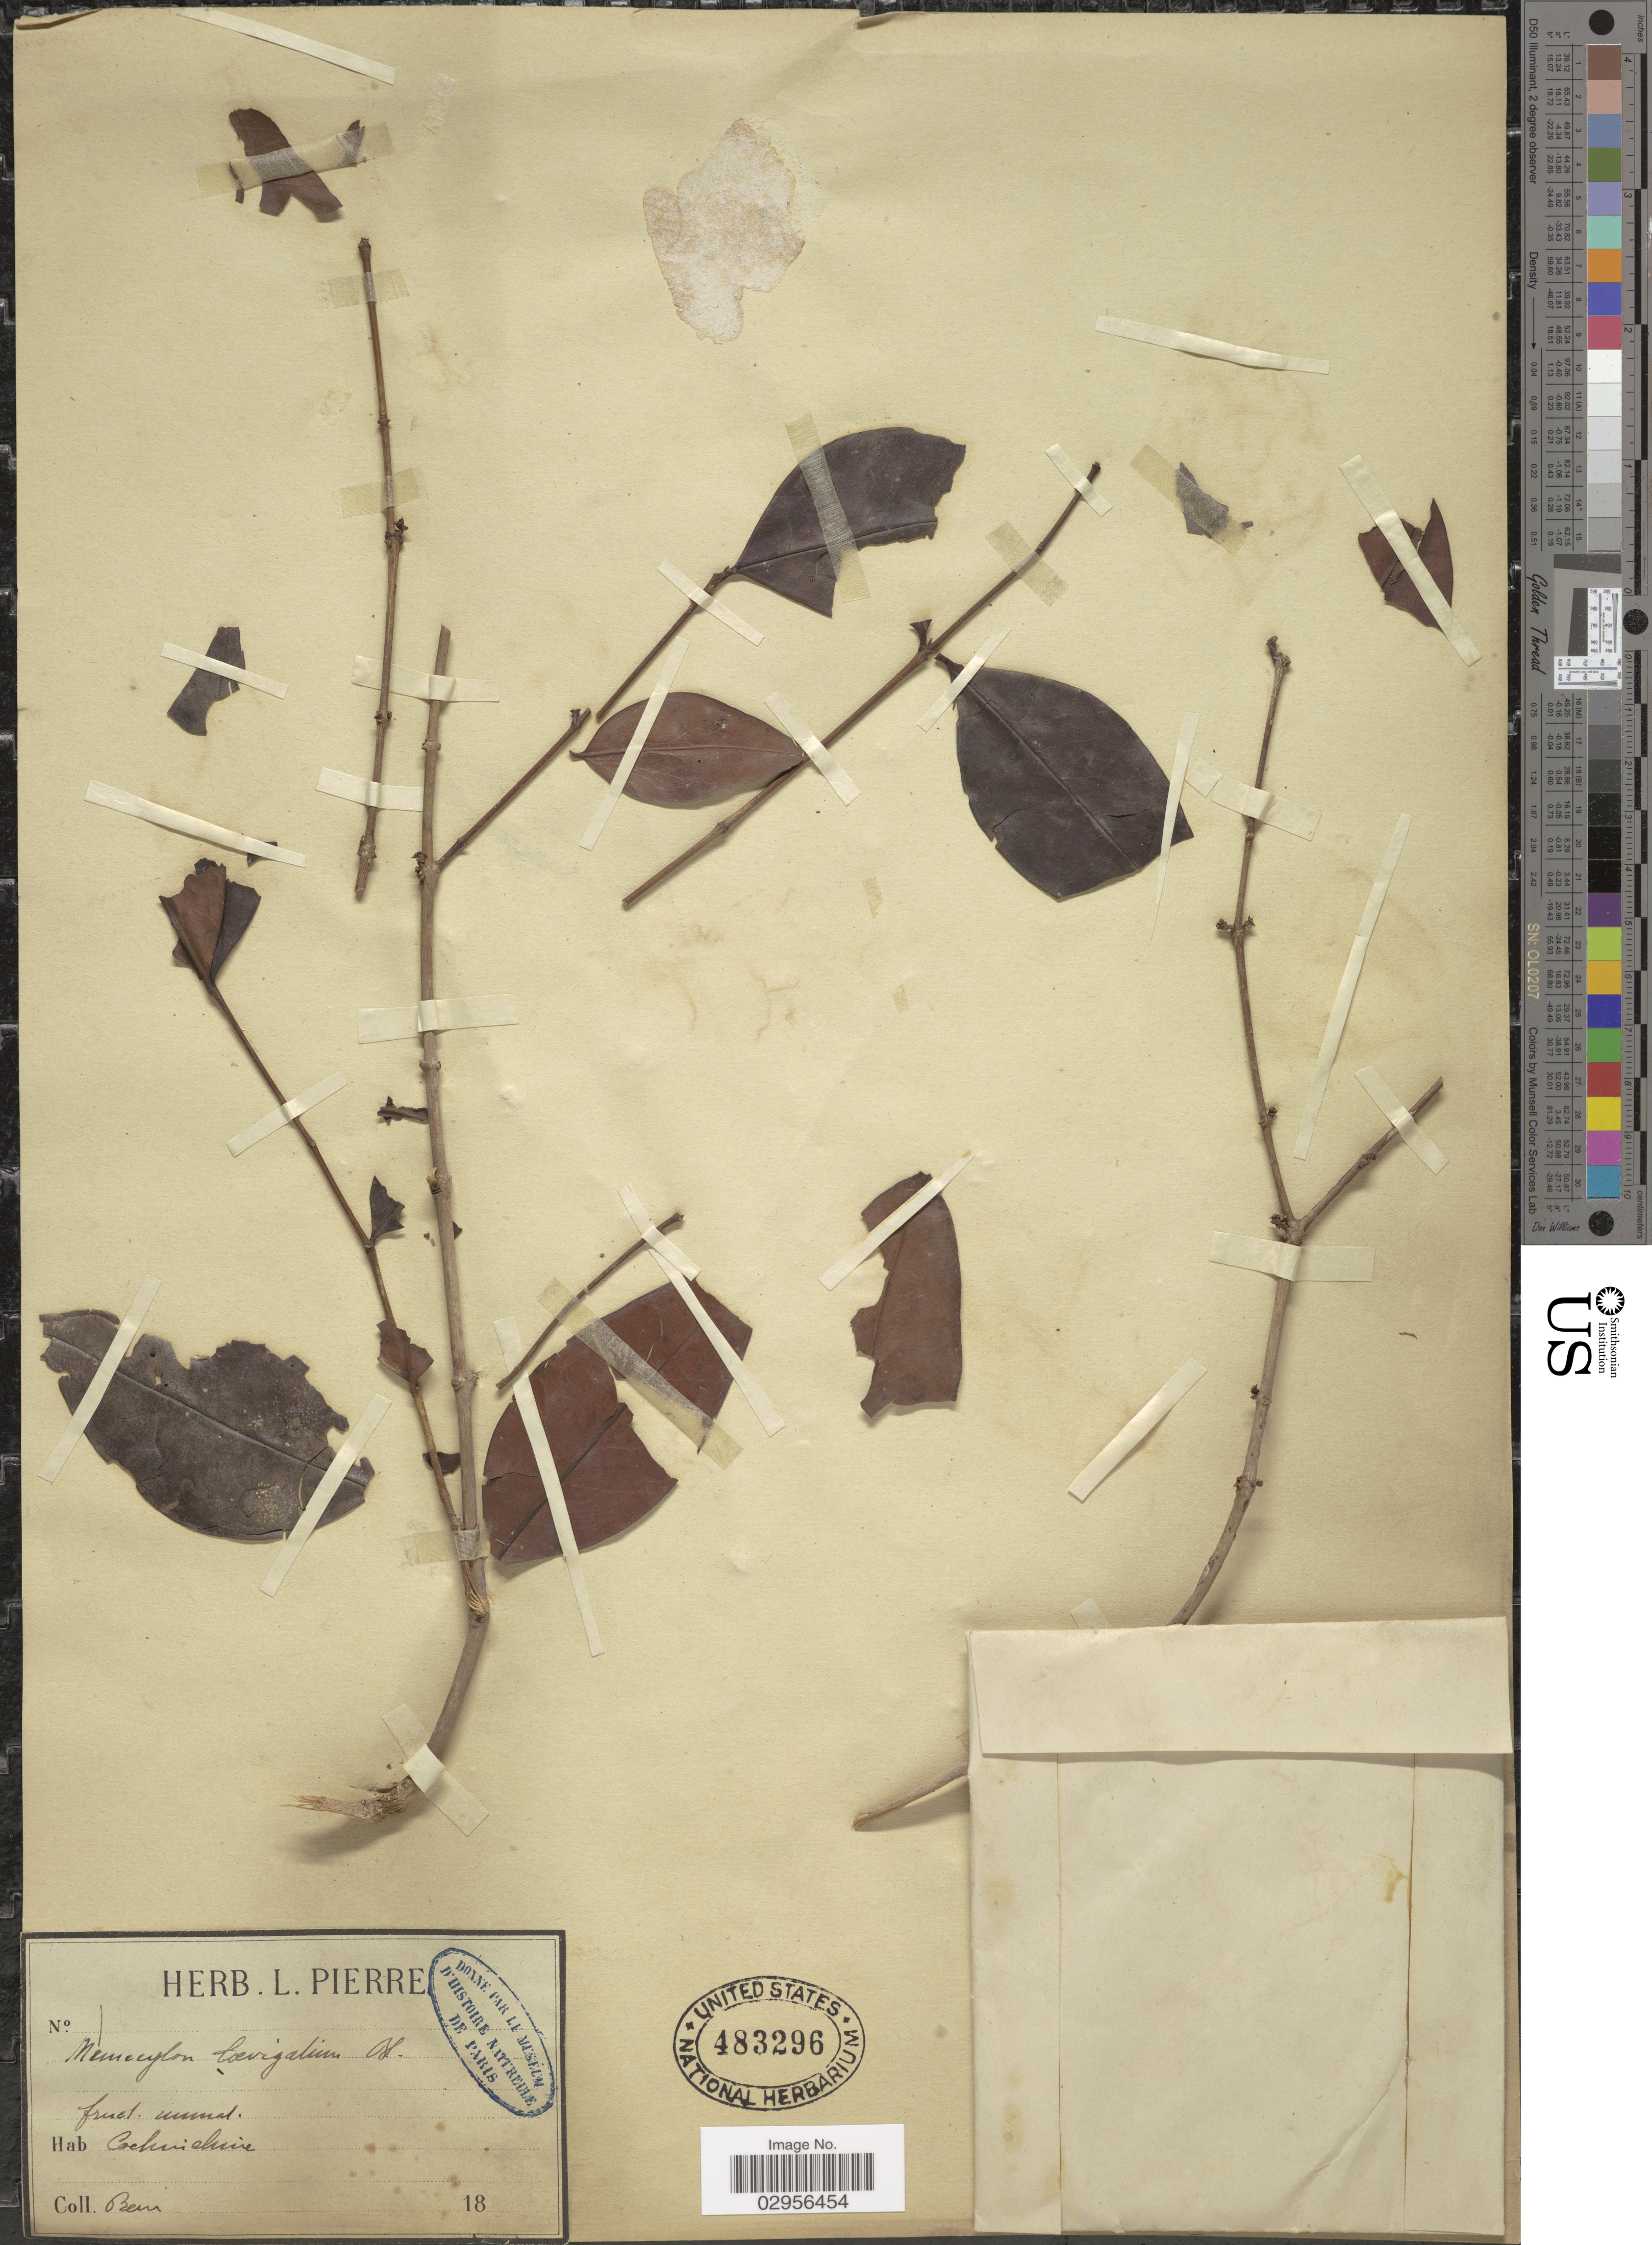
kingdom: Plantae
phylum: Tracheophyta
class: Magnoliopsida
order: Myrtales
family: Melastomataceae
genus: Memecylon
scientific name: Memecylon laevigatum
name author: Blume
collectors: Beni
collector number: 1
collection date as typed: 18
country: Vietnam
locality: Cochinchine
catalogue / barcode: US 483296